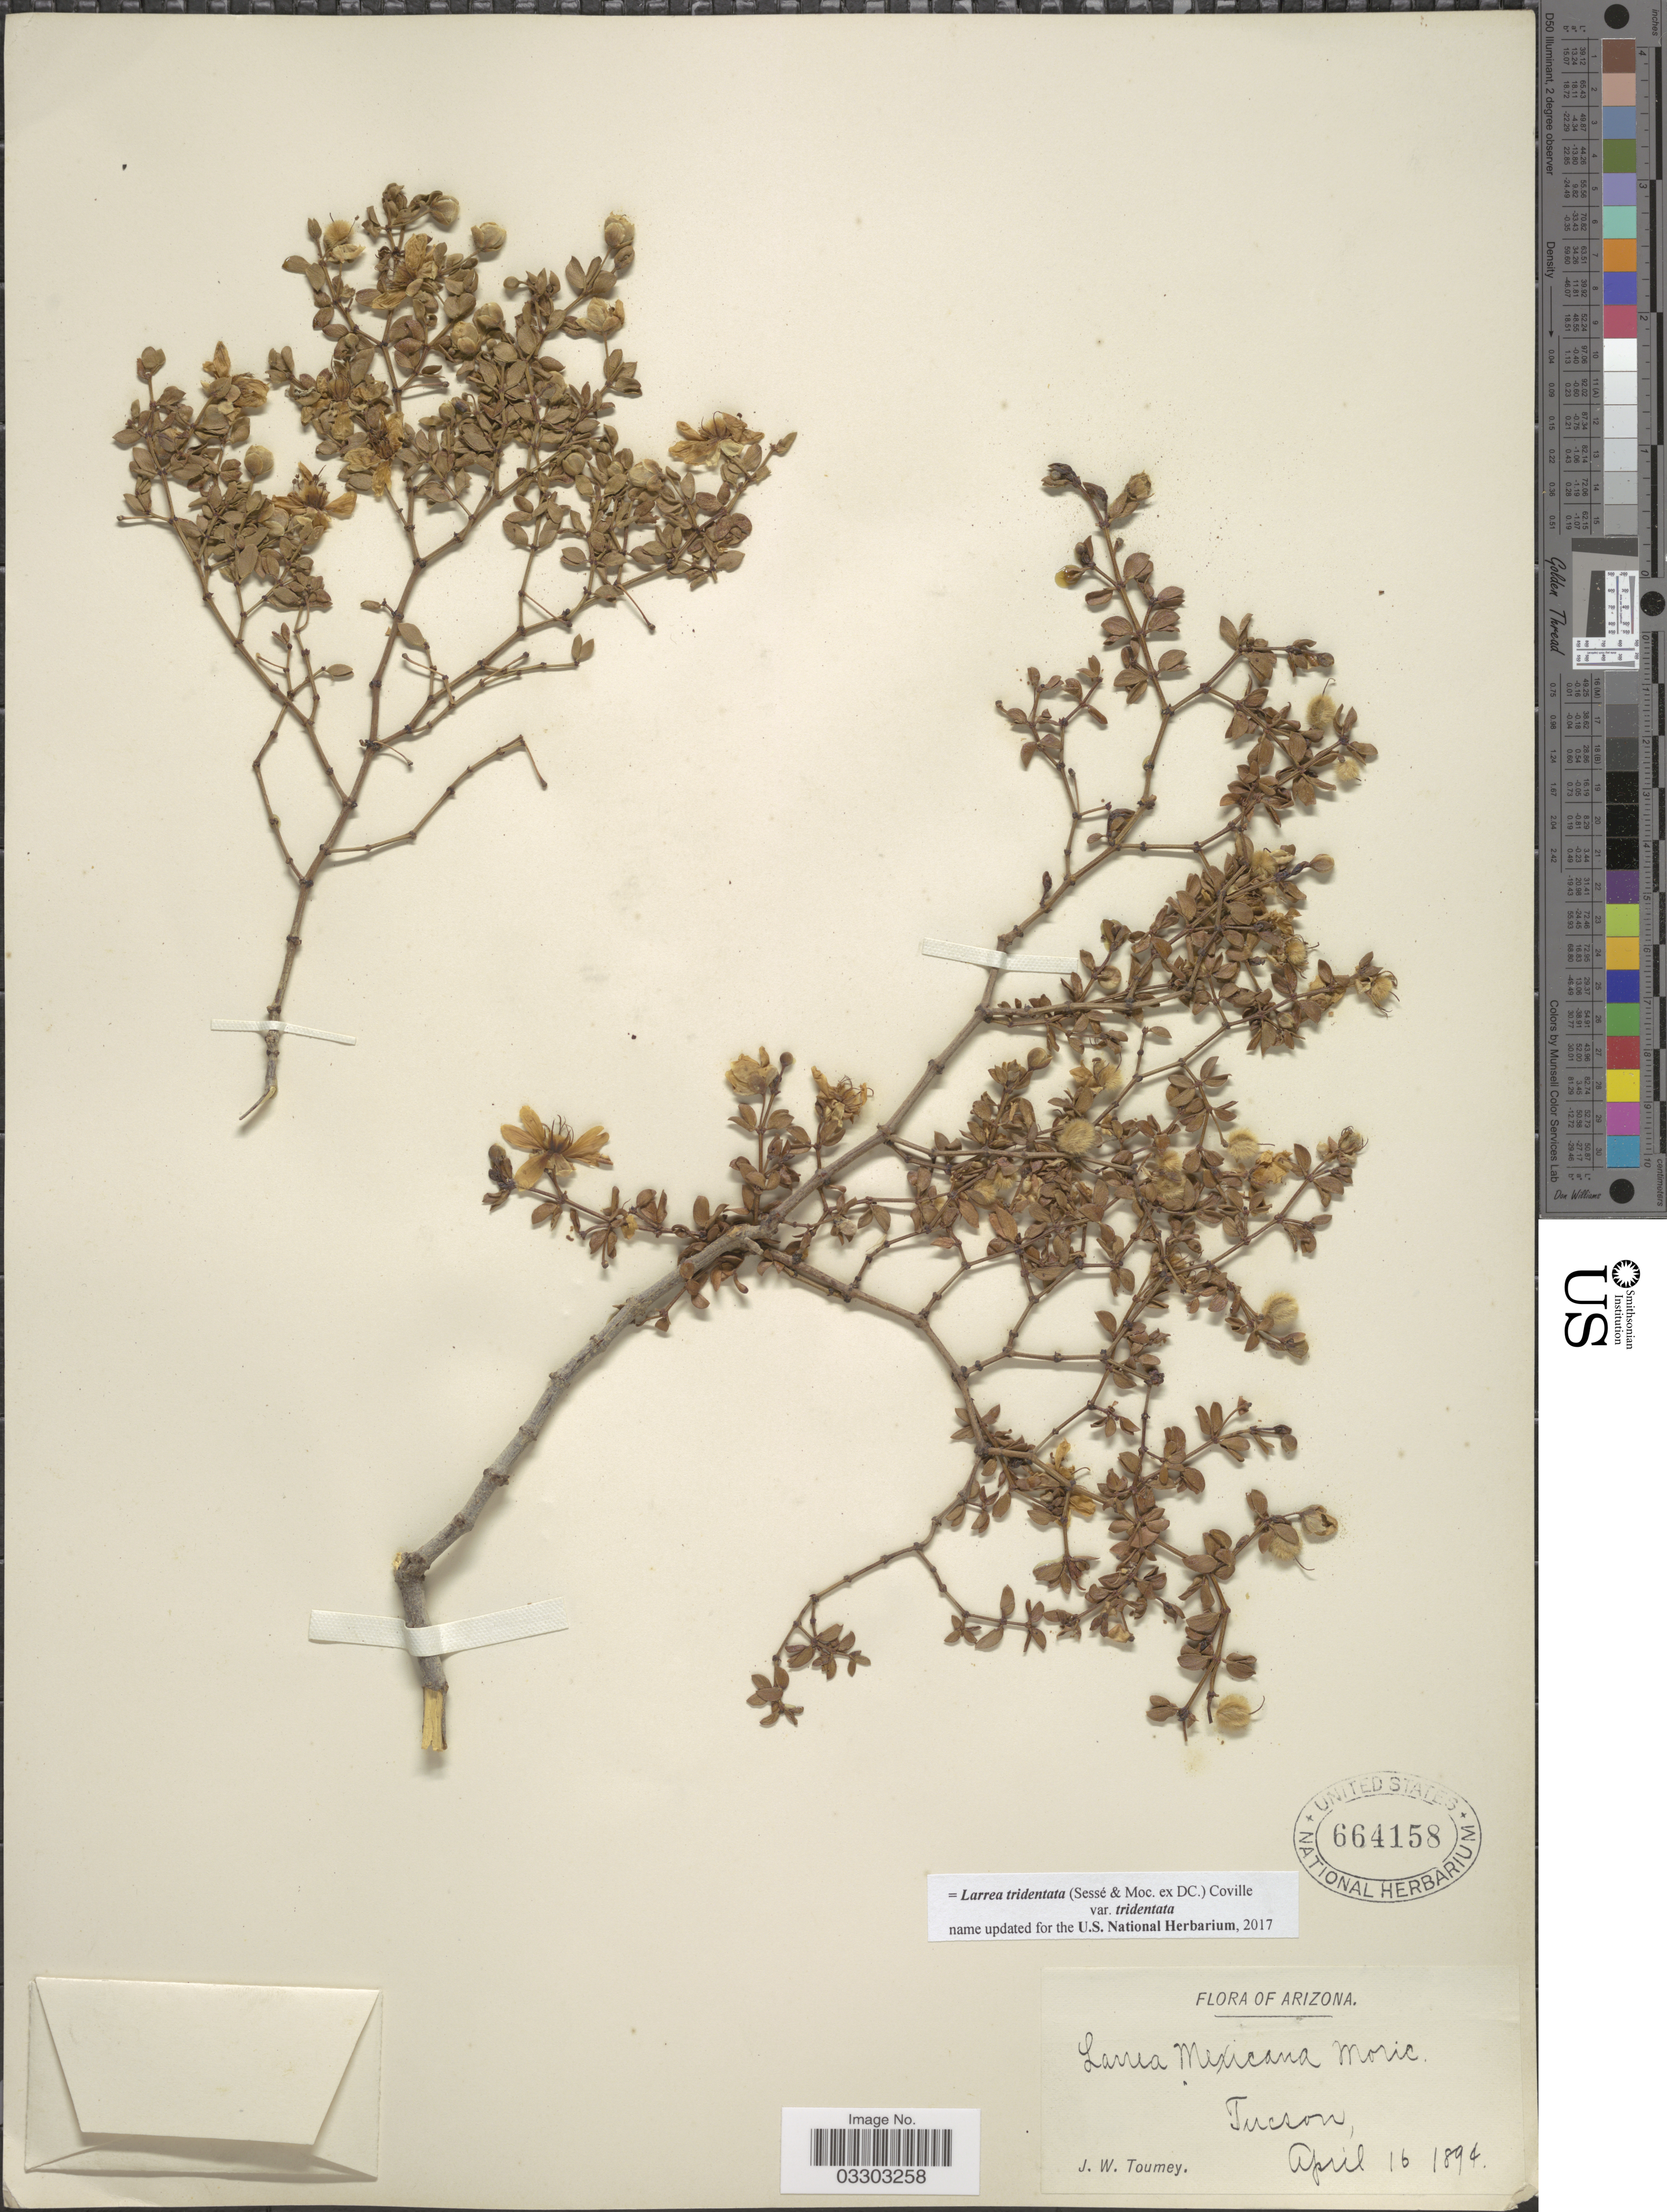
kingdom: Plantae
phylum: Tracheophyta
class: Magnoliopsida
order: Zygophyllales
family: Zygophyllaceae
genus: Larrea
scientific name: Larrea tridentata var. tridentata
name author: (Sessé & Moc. ex DC.) Coville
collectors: J. W. Toumey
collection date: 1894-04-16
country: United States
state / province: Arizona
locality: Tucson.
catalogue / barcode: US 664158